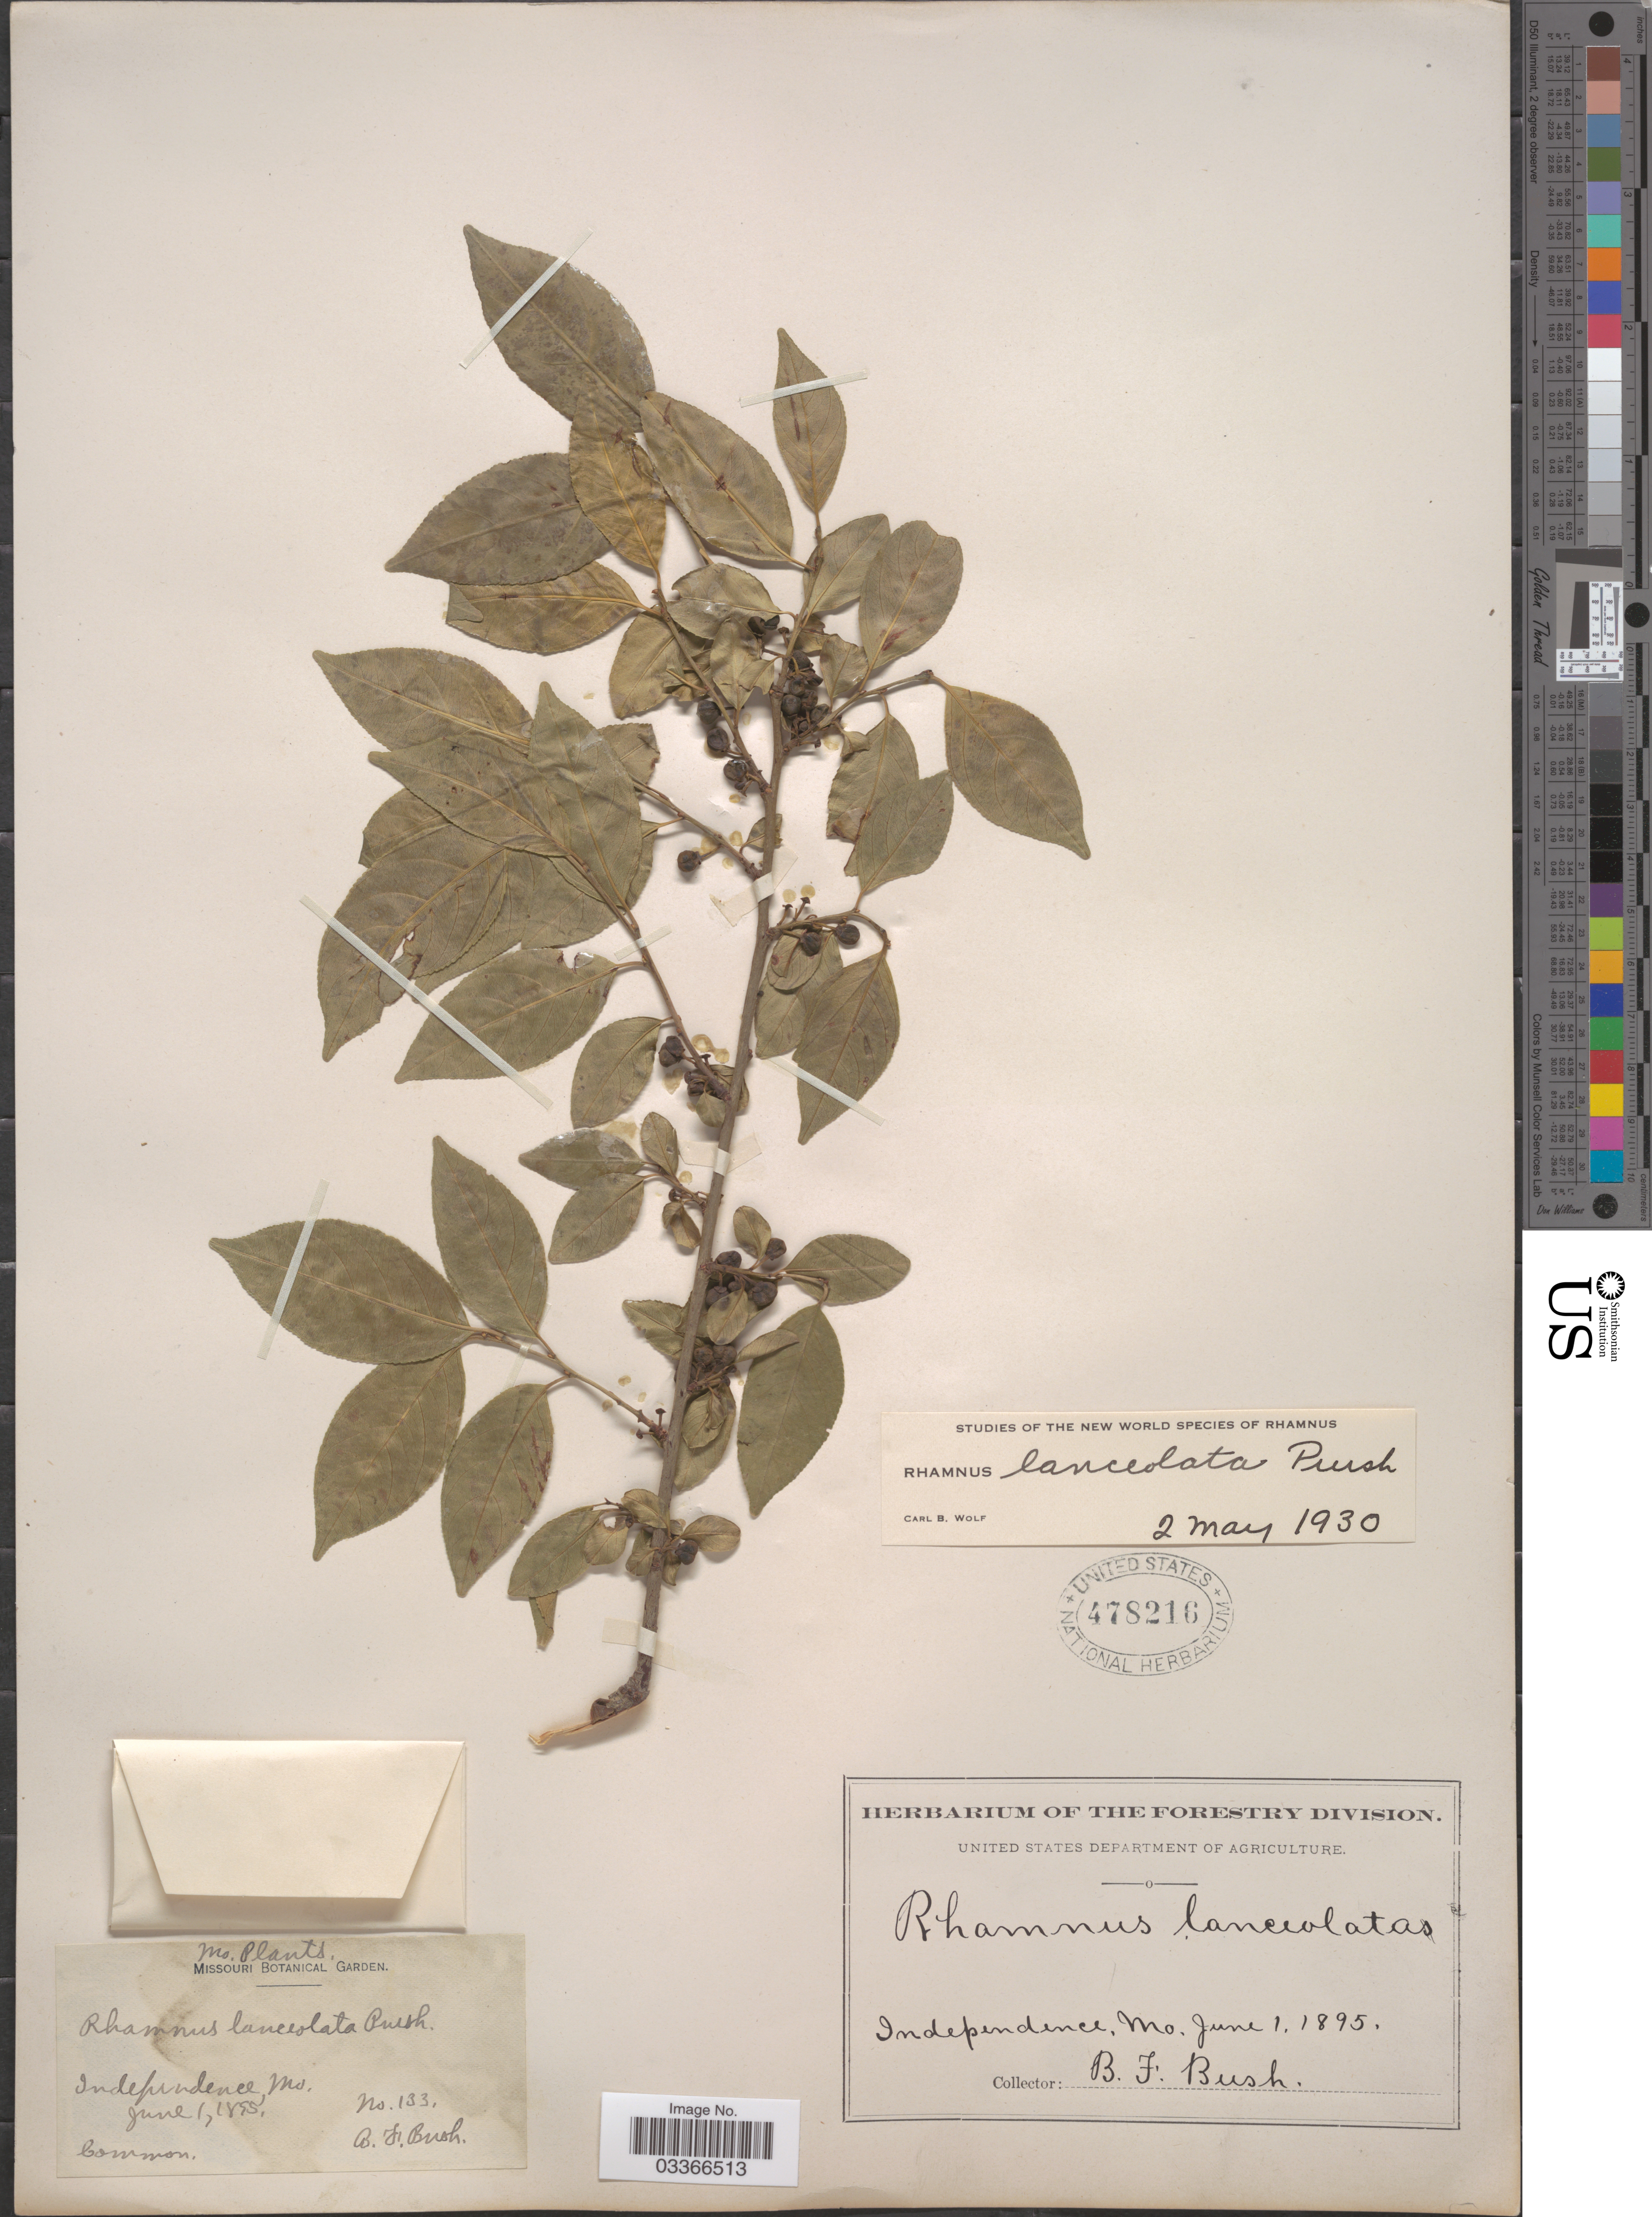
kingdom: Plantae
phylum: Tracheophyta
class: Magnoliopsida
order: Rosales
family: Rhamnaceae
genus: Rhamnus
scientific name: Rhamnus lanceolata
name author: Pursh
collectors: B. F. Bush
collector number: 133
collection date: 1895-06-01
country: United States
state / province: Missouri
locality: Independence.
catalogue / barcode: US 478216